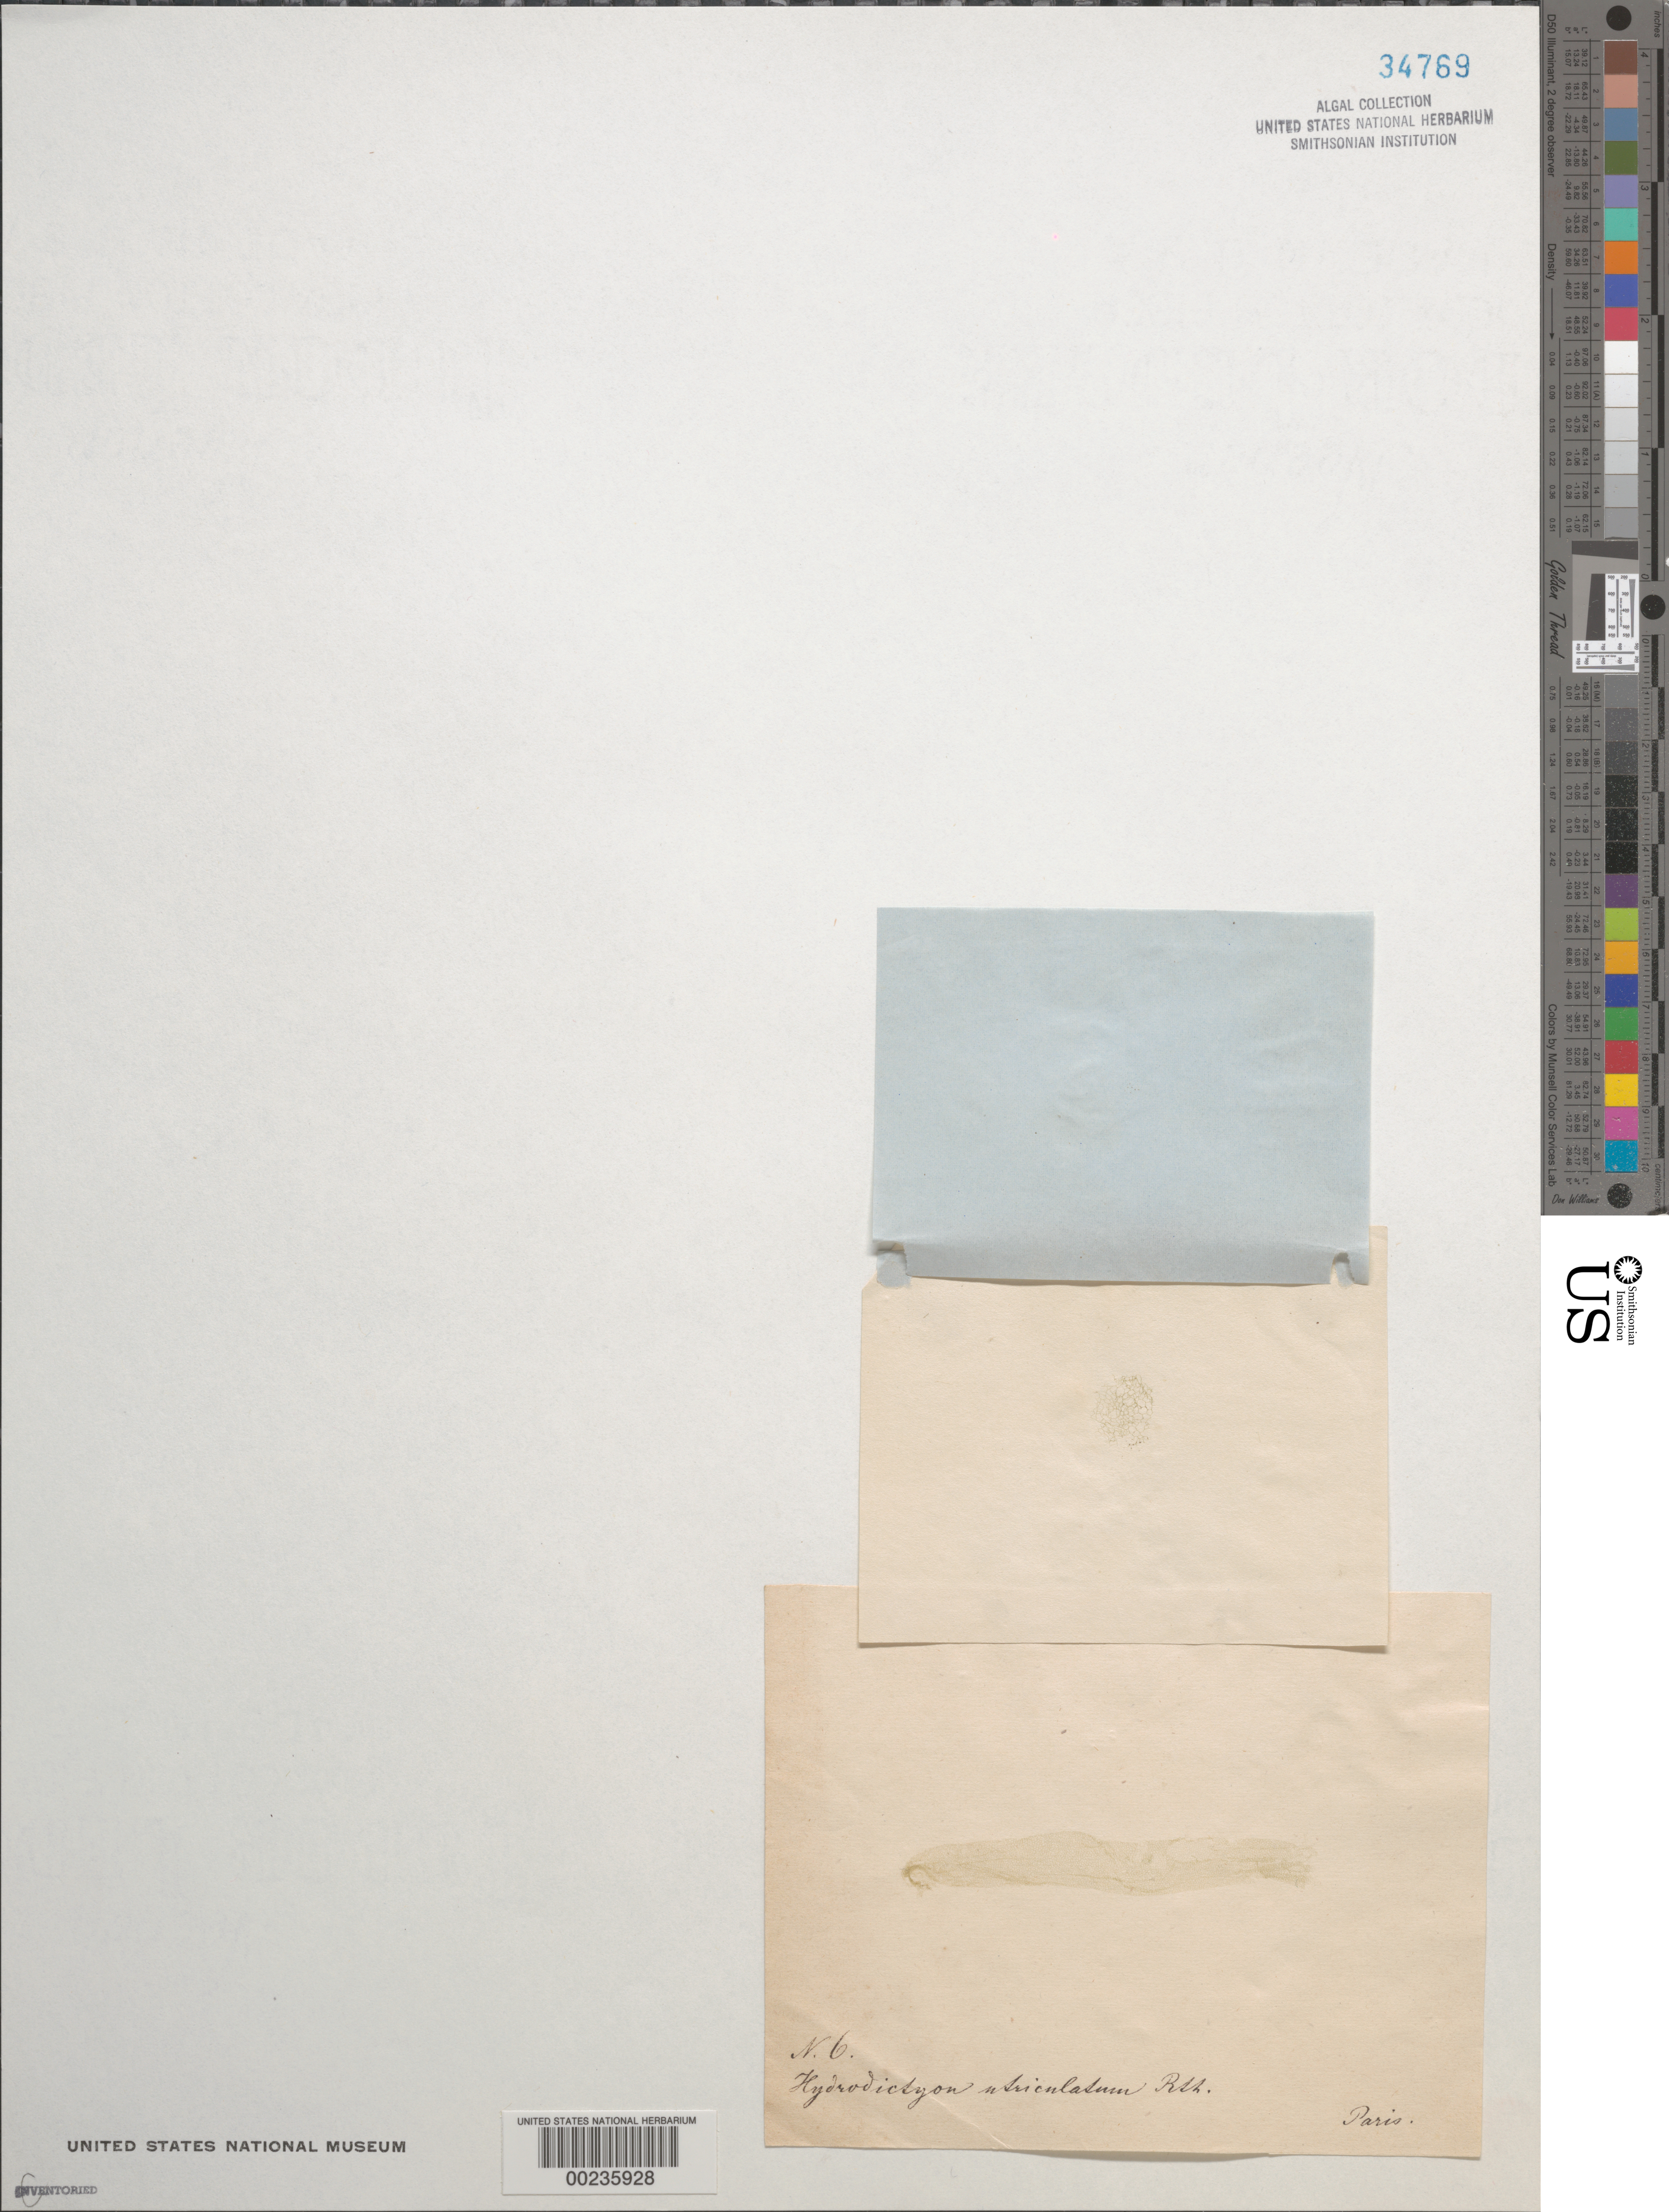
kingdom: Plantae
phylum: Chlorophyta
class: Chlorophyceae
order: Sphaeropleales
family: Hydrodictyaceae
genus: Hydrodictyon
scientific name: Hydrodictyon reticulatum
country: France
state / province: Île-de-France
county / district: Paris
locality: Paris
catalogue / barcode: US 34769